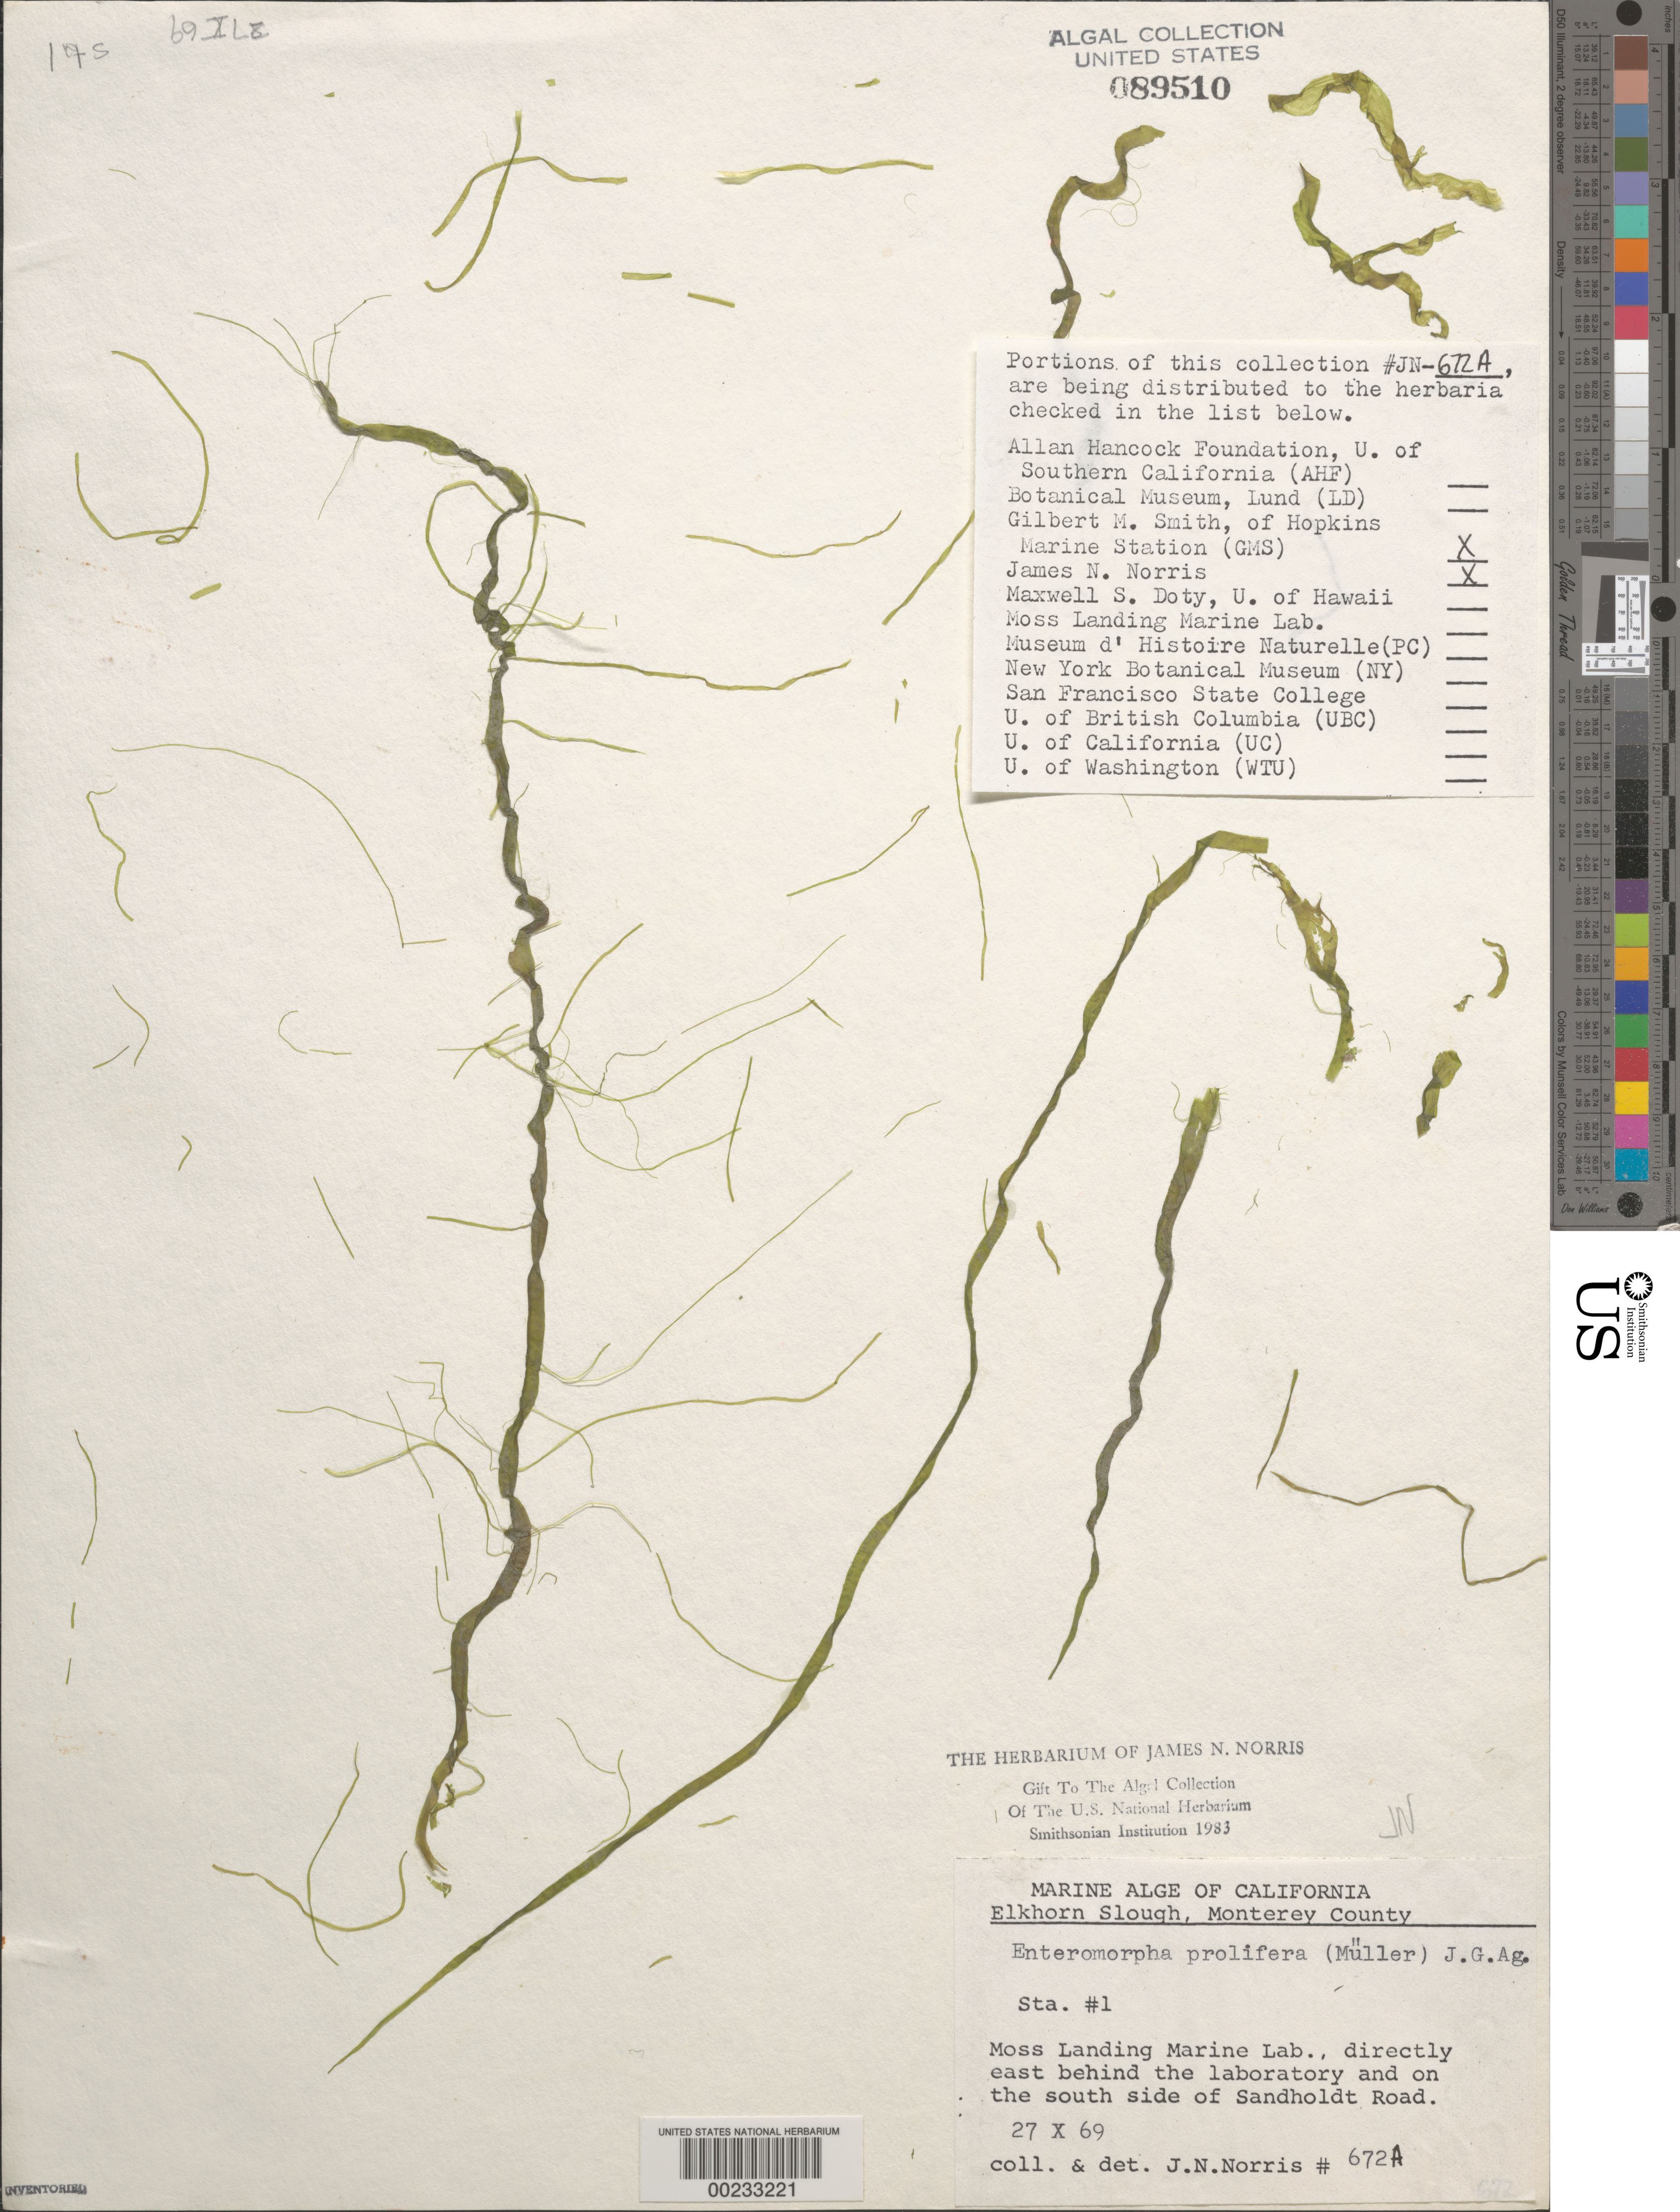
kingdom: Plantae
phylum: Chlorophyta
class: Ulvophyceae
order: Ulvales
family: Ulvaceae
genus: Ulva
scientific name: Ulva prolifera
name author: O.F. Müller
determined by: Algae name updating Project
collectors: J. N. Norris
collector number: JN-672a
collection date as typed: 27 Oct 1969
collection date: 1969-10-27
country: United States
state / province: California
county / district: Monterey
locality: Elkhorn Slough, Moss Landing Marine Laboratory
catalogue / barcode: US 89510